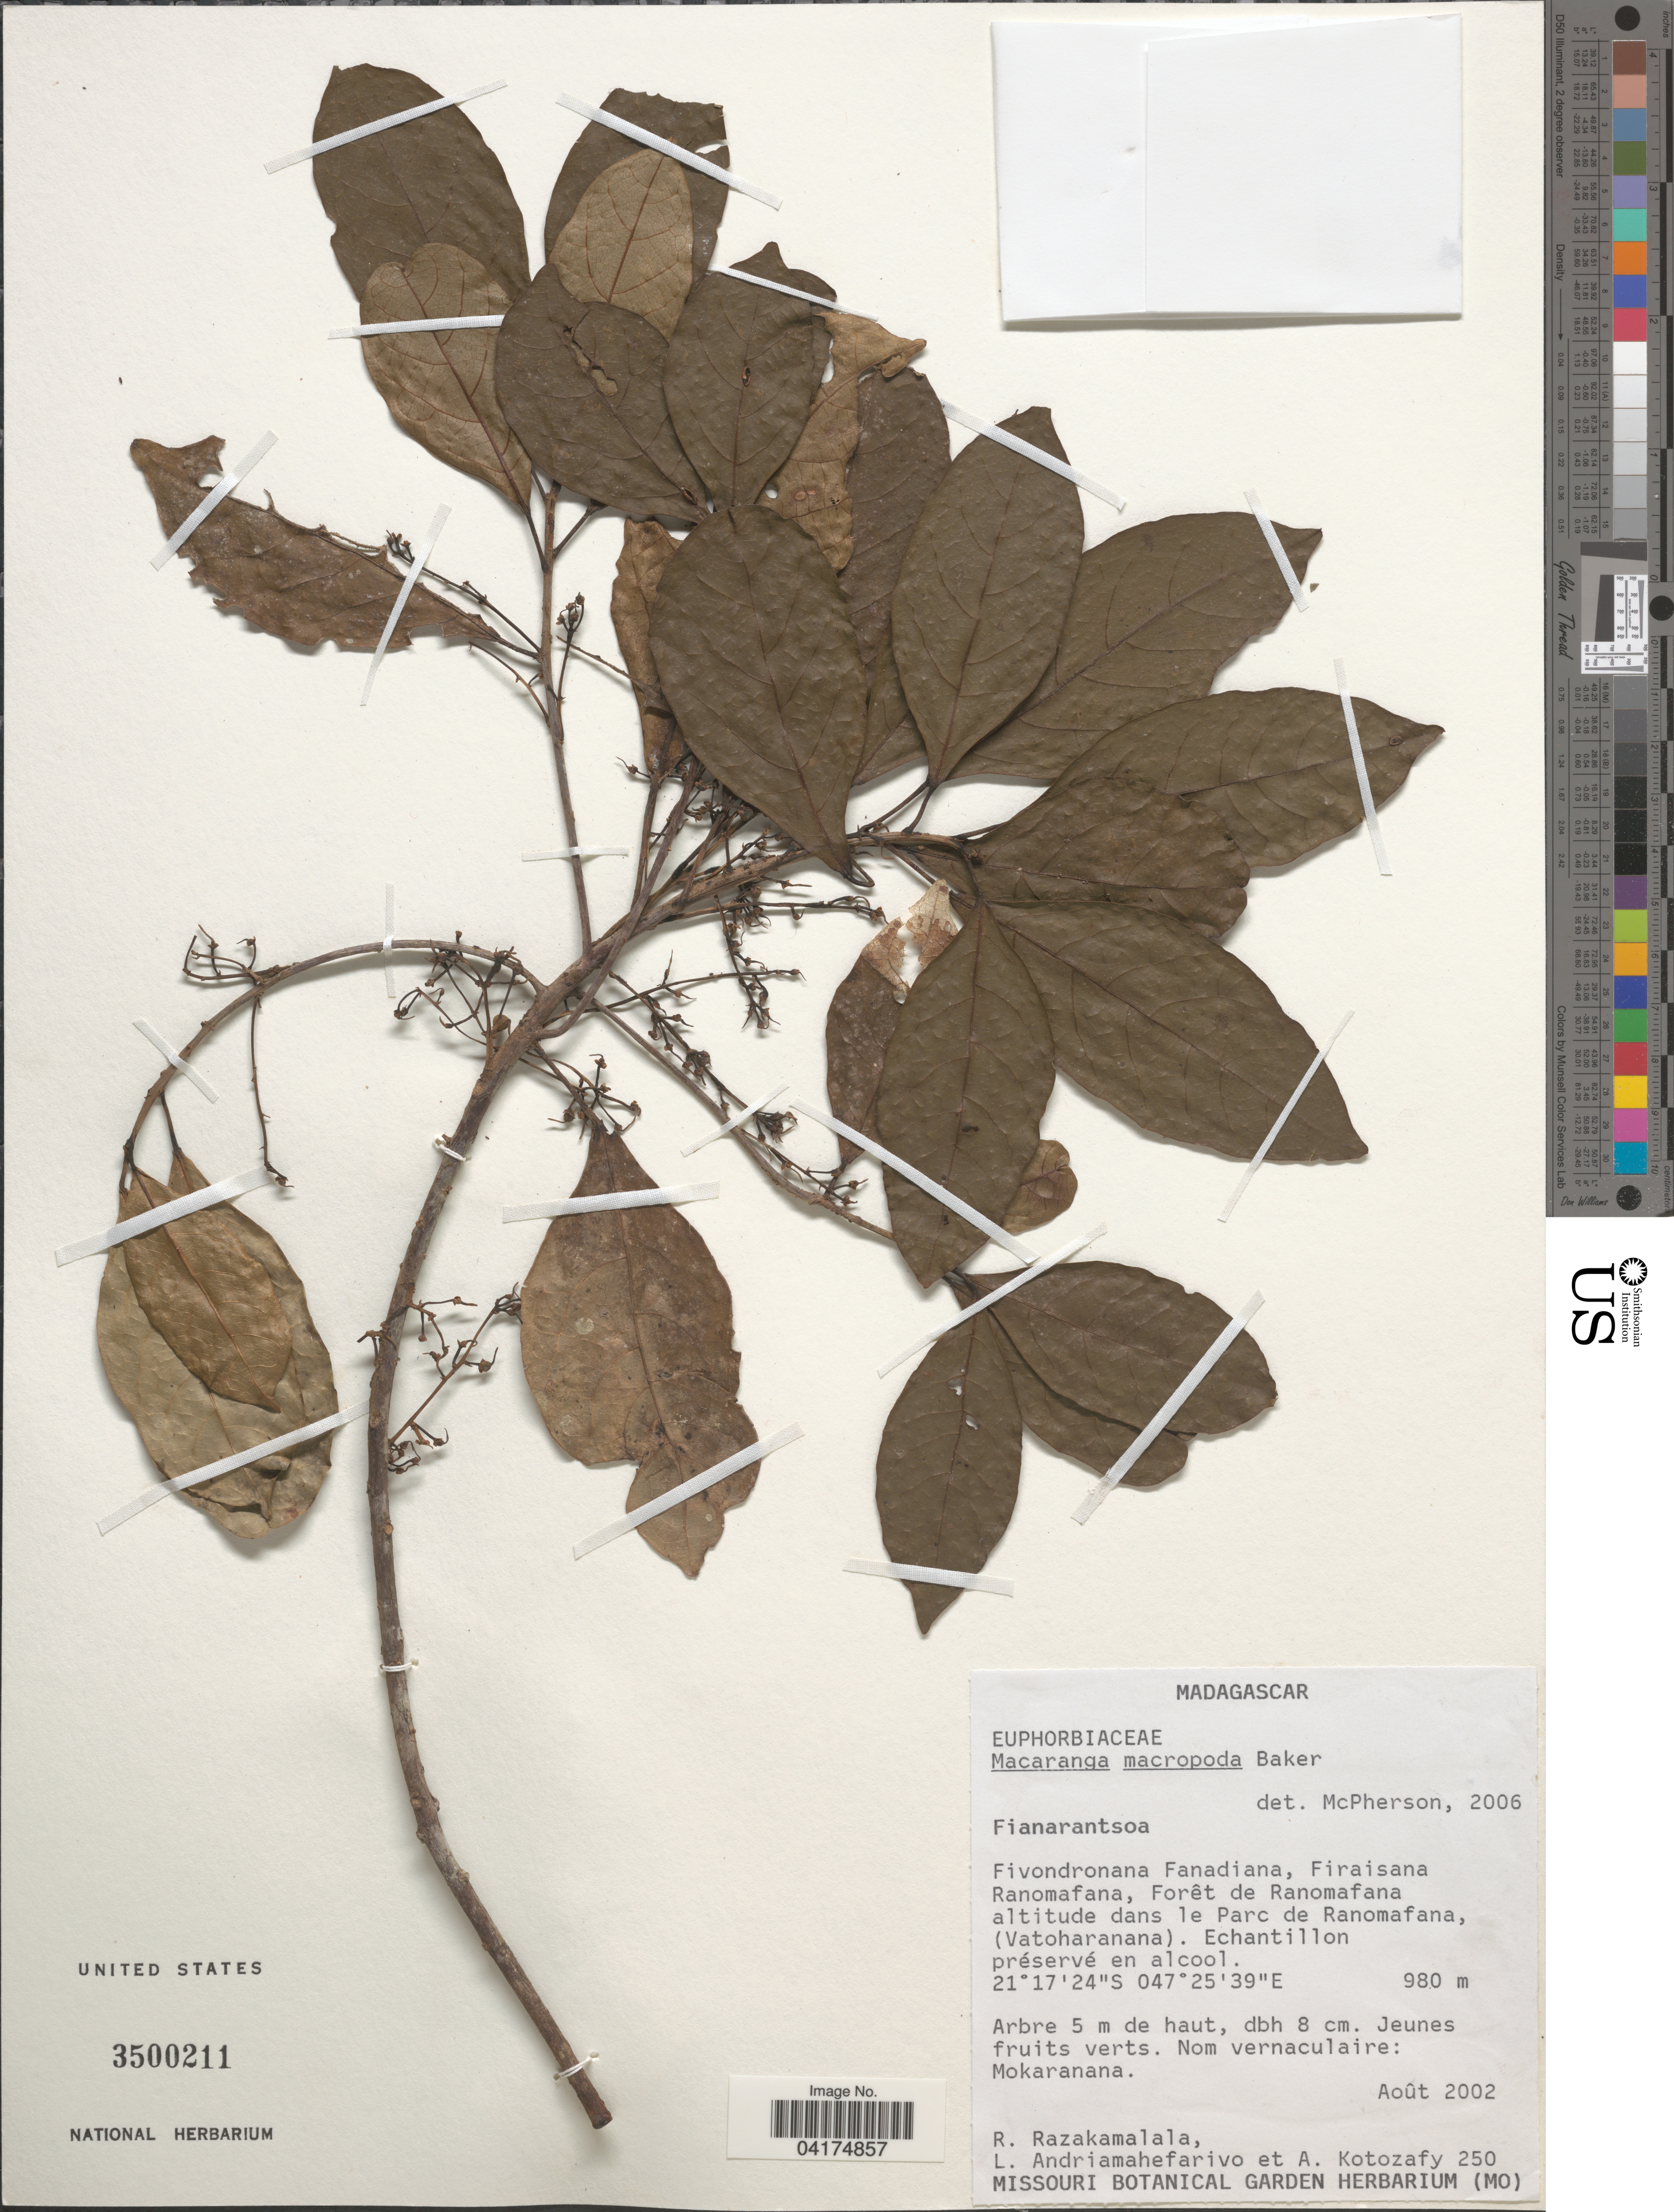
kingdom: Plantae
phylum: Tracheophyta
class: Magnoliopsida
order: Malpighiales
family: Euphorbiaceae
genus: Macaranga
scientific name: Macaranga macropoda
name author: Baker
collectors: R. Razakamalala, L. Andriamahefarivo & A. Kotozafy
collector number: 250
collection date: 2002-08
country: Madagascar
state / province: Vatovavy Fitovinany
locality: Fivondronana Fanadiana, Firaisana Ranomafana, Forêt de Ranomafana altitude dans le Parc de Ranomafana, (Vatoharanana).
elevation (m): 980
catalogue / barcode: US 3500211